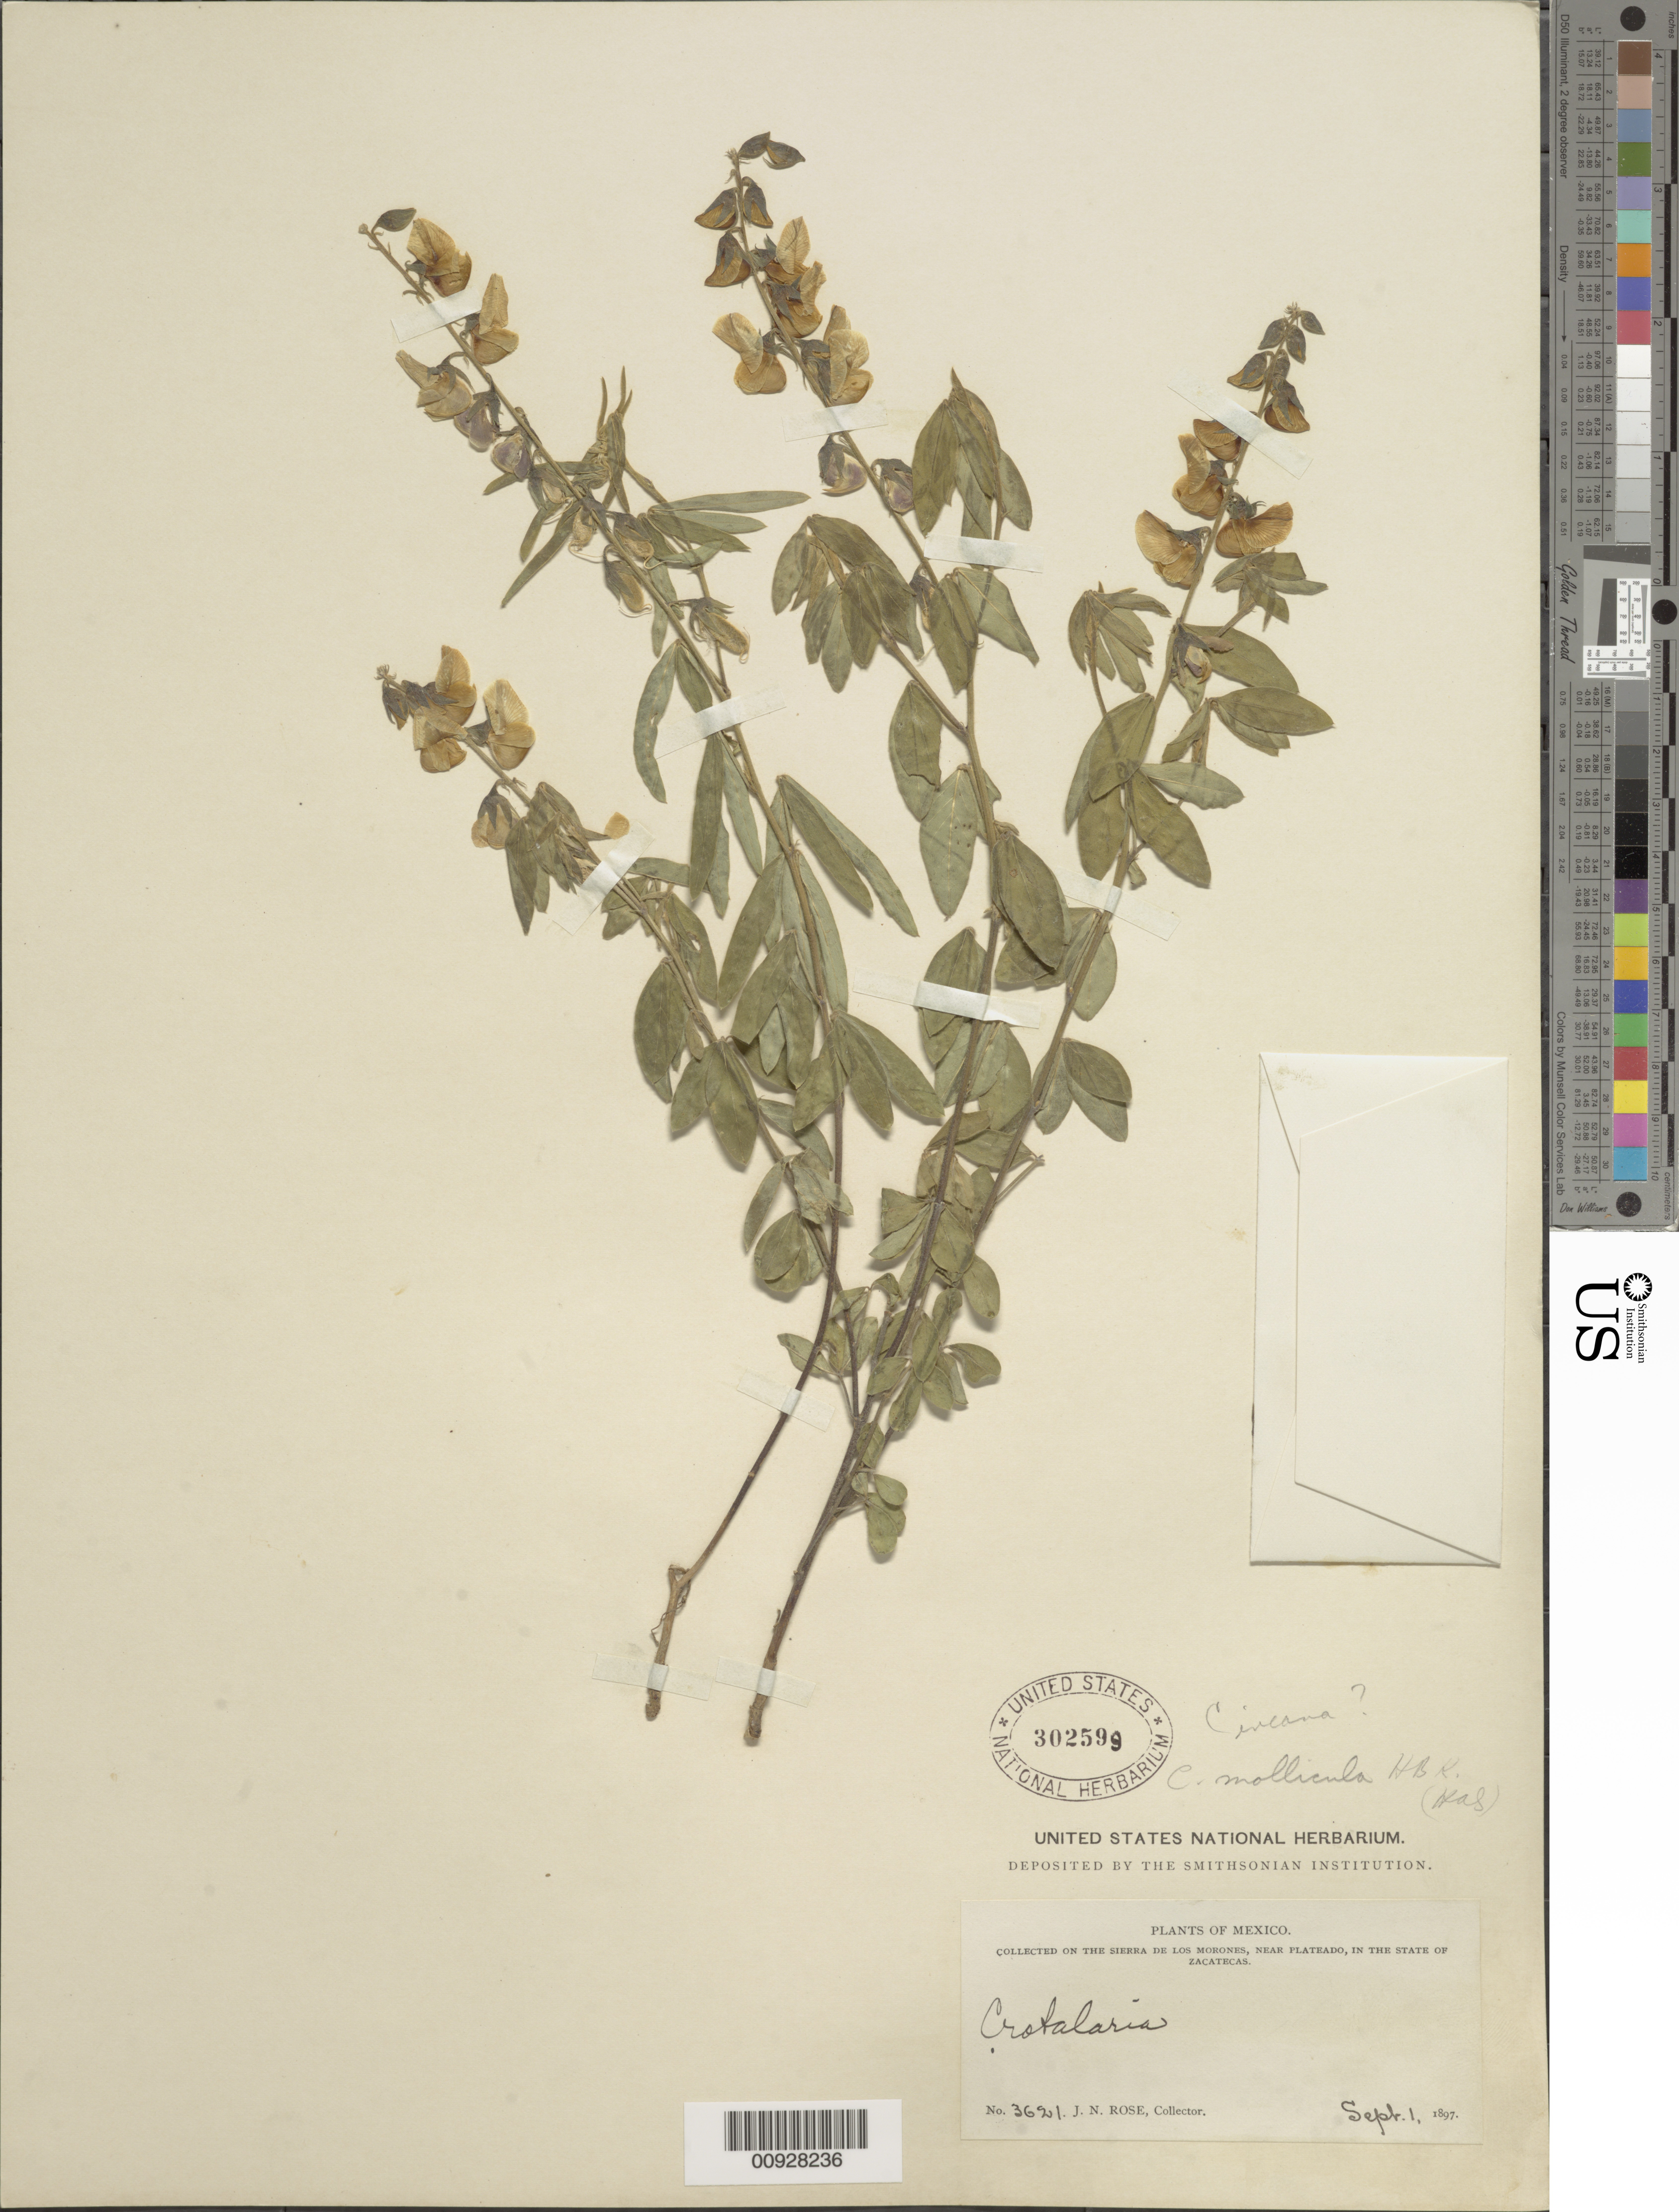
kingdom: Plantae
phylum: Tracheophyta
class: Magnoliopsida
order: Fabales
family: Fabaceae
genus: Crotalaria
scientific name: Crotalaria sp.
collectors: J. N. Rose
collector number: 3621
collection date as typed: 01 Sep 1897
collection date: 1897-09-01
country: Mexico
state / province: Zacatecas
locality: In the Sierra de los Morones, near Plateado, in the State of Zacatecas.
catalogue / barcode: US 302599